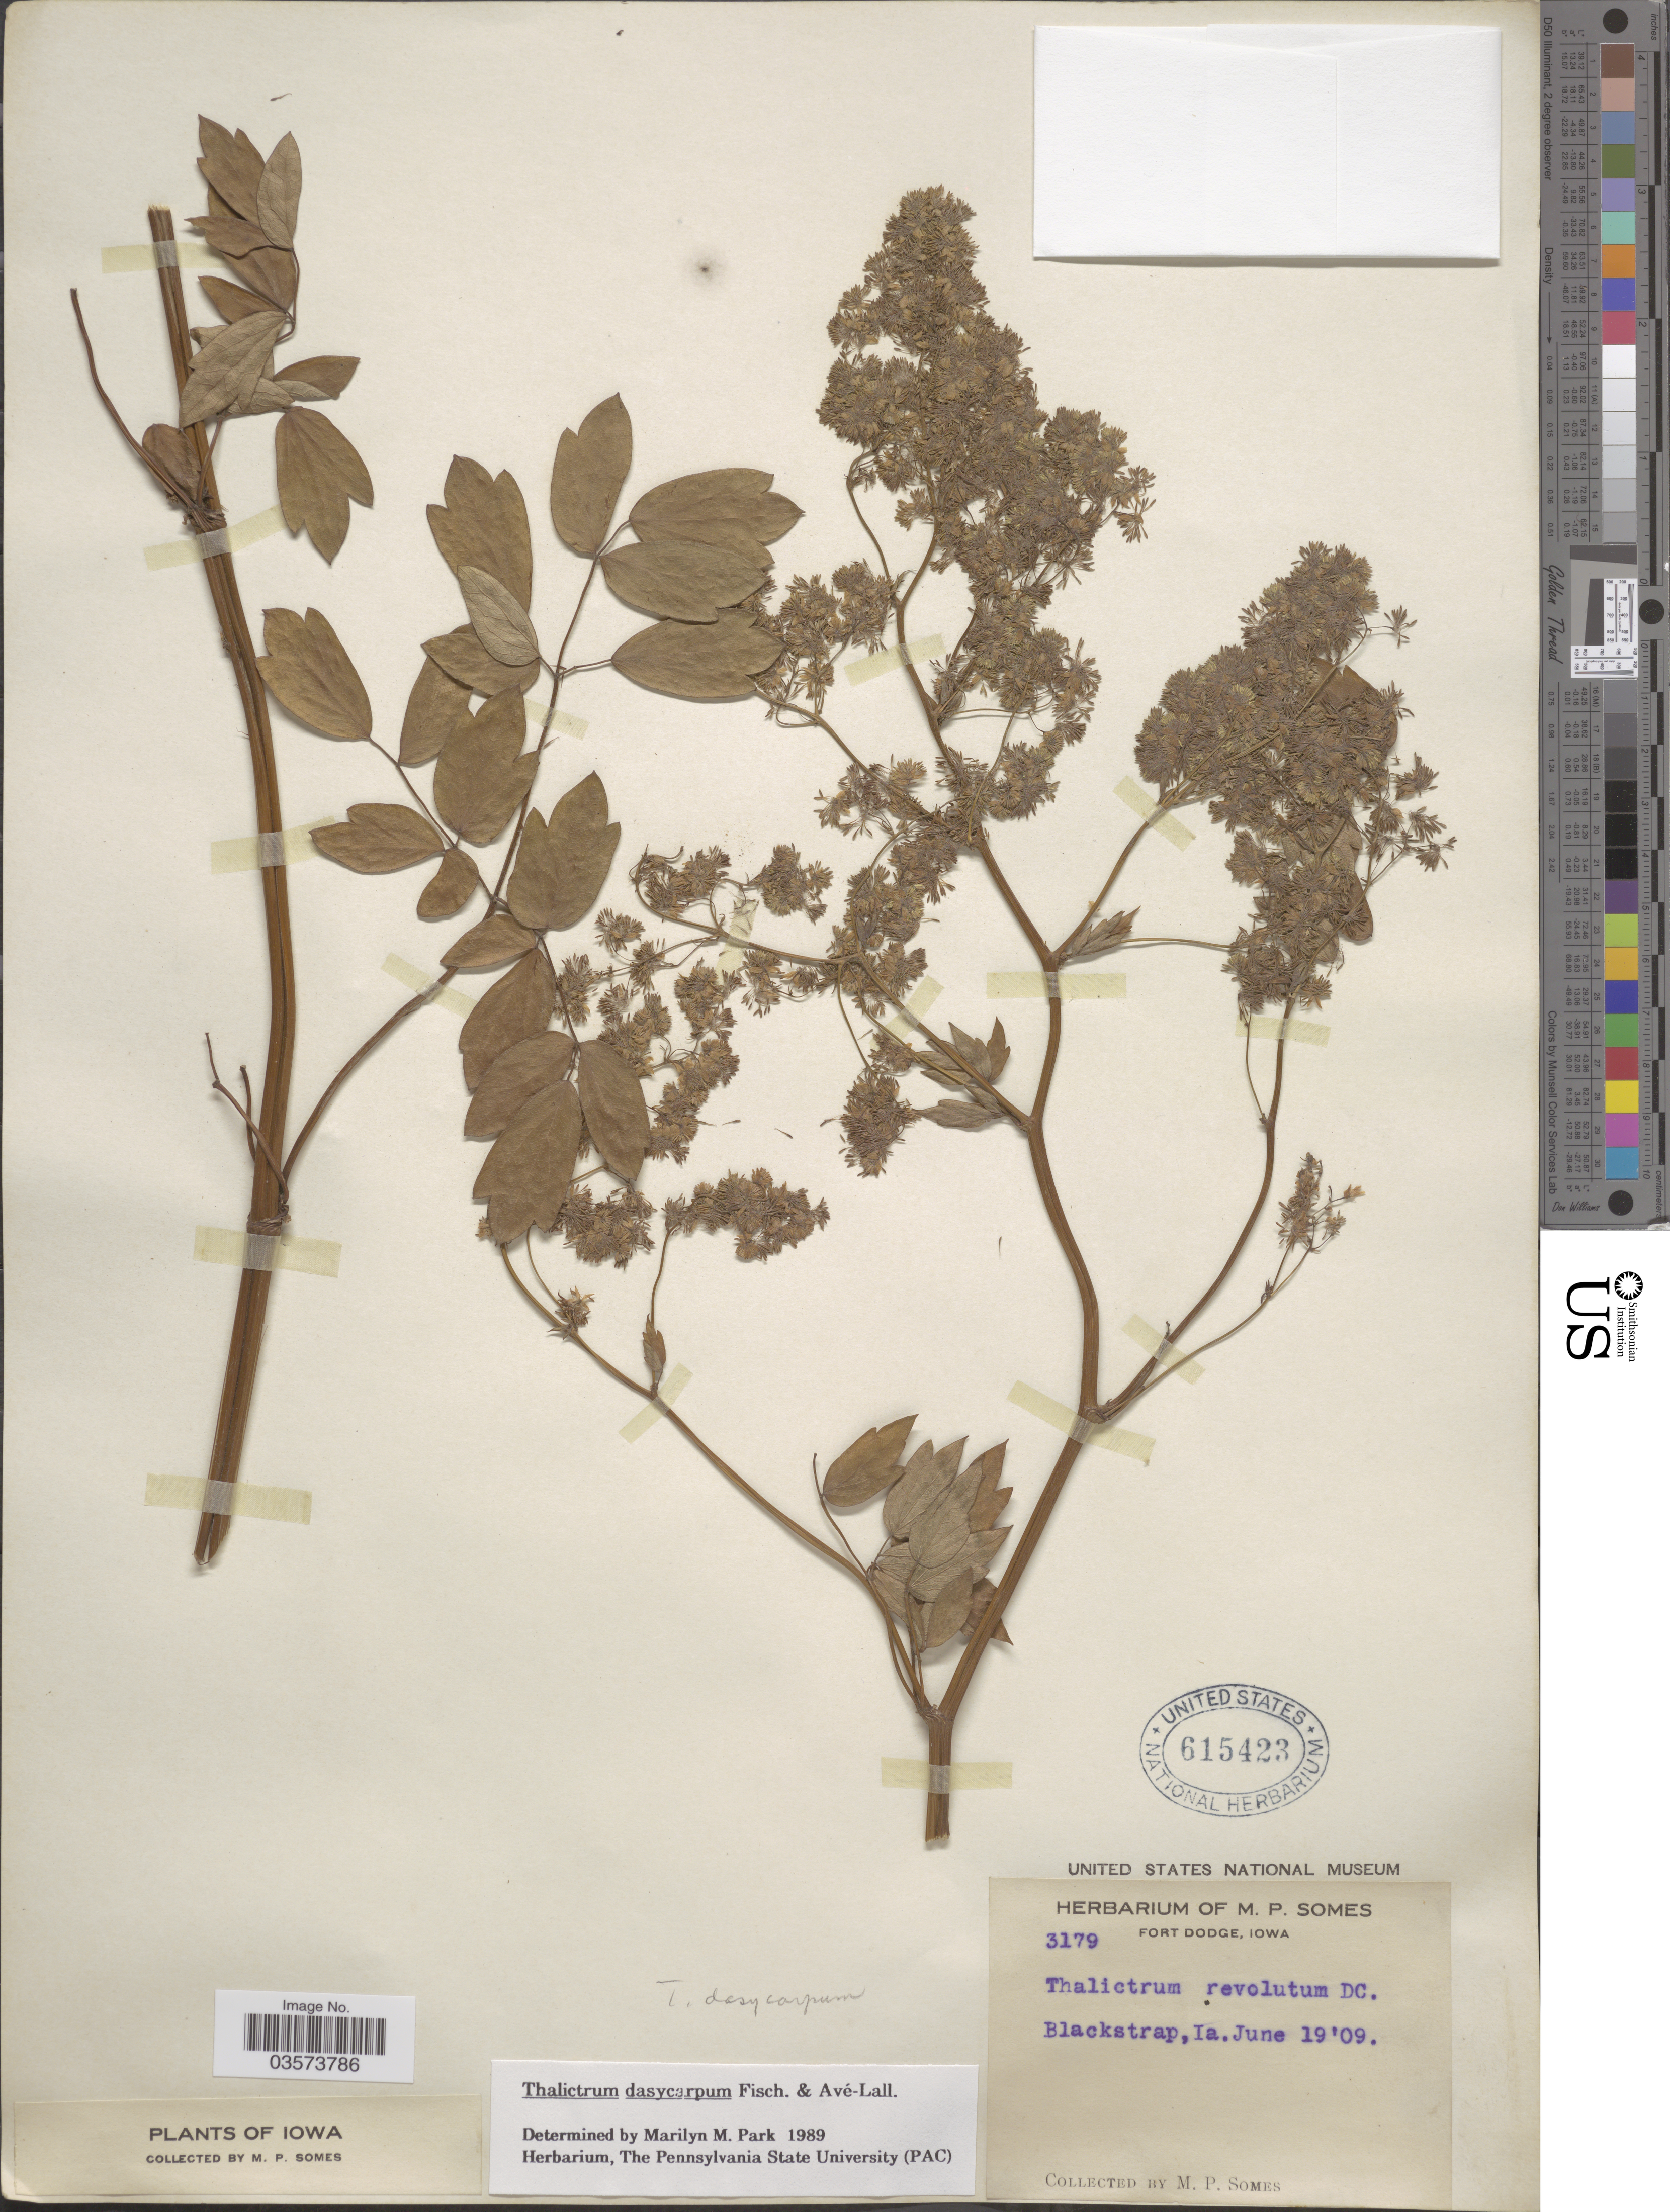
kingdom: Plantae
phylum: Tracheophyta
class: Magnoliopsida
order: Ranunculales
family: Ranunculaceae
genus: Thalictrum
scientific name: Thalictrum dasycarpum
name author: Fisch. & Avé-Lall.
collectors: M. Somes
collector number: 3179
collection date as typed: Transcribed d/m/y: 19/6/9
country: United States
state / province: Iowa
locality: Blackstrap.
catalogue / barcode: US 615423